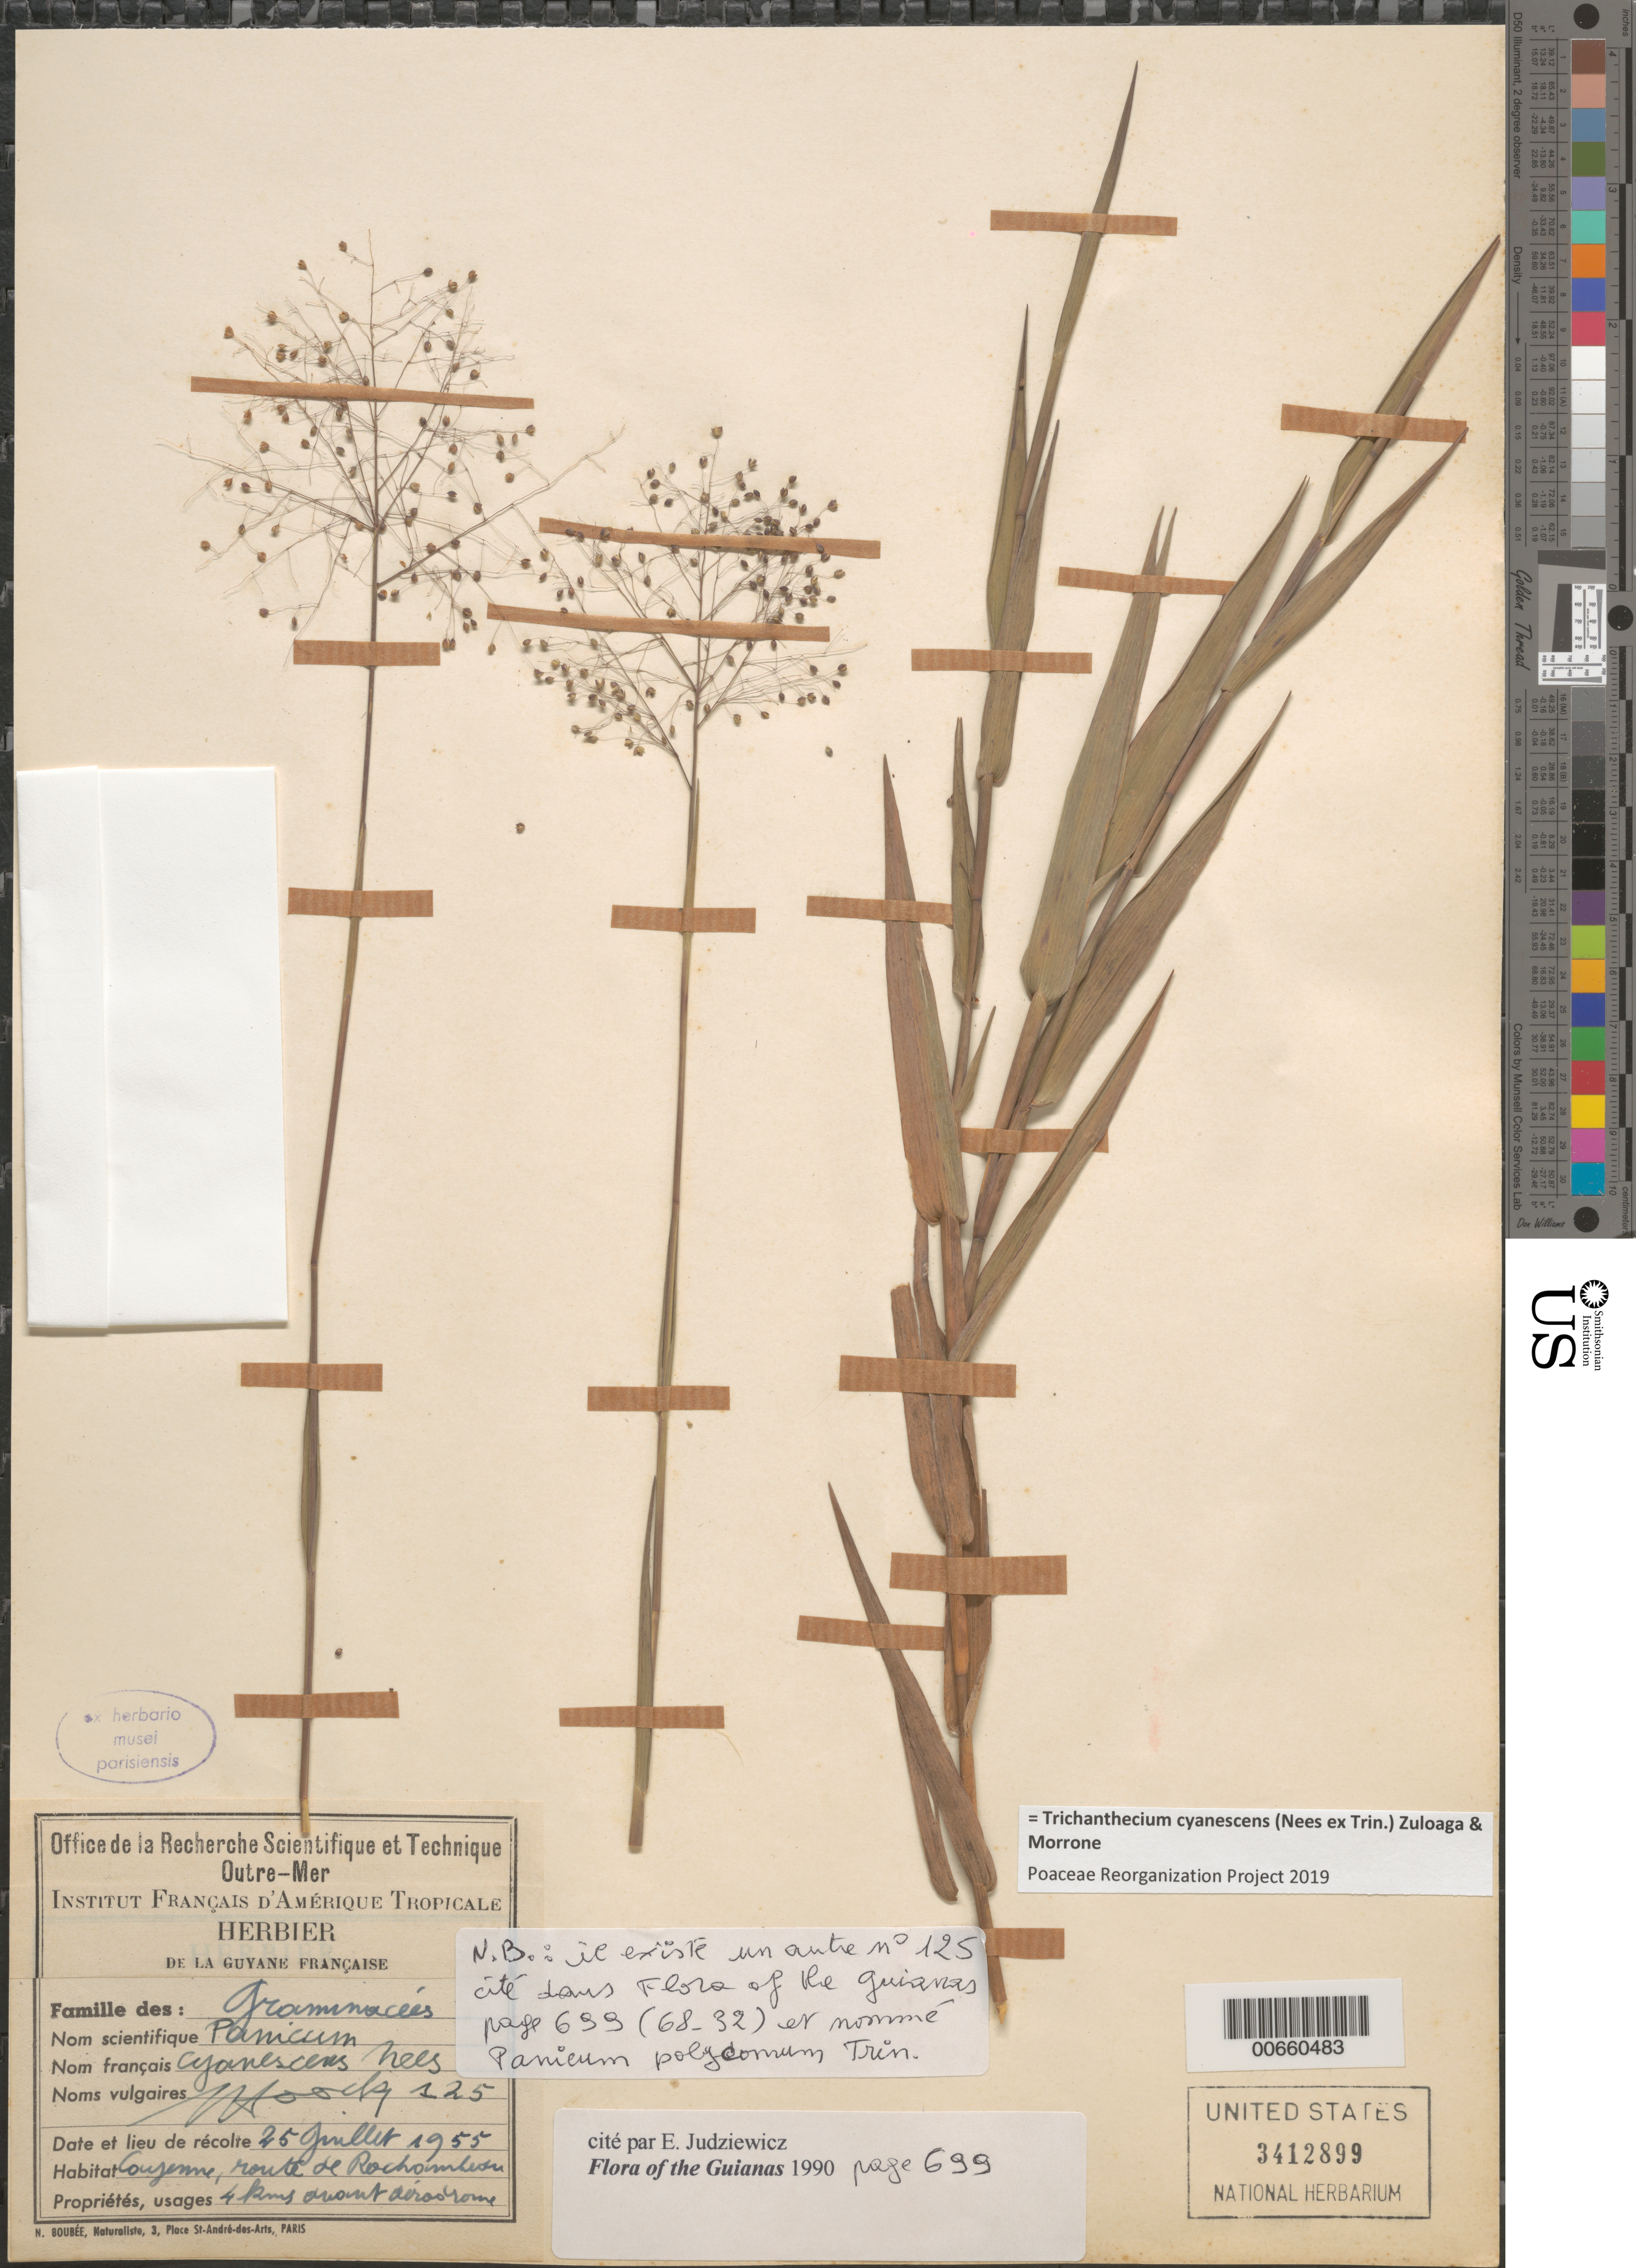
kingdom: Plantae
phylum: Tracheophyta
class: Liliopsida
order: Poales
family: Poaceae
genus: Trichanthecium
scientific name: Trichanthecium cyanescens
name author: (Nees ex Trin.) Zuloaga & Morrone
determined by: Poaceae Reorganization Project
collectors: J. Hoock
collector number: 125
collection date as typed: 25-Jul-55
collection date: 1955-07-25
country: French Guiana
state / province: Cayenne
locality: Cayenne, Route de Rochambeau, 4 km avant aérodrome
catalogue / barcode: US 3412899